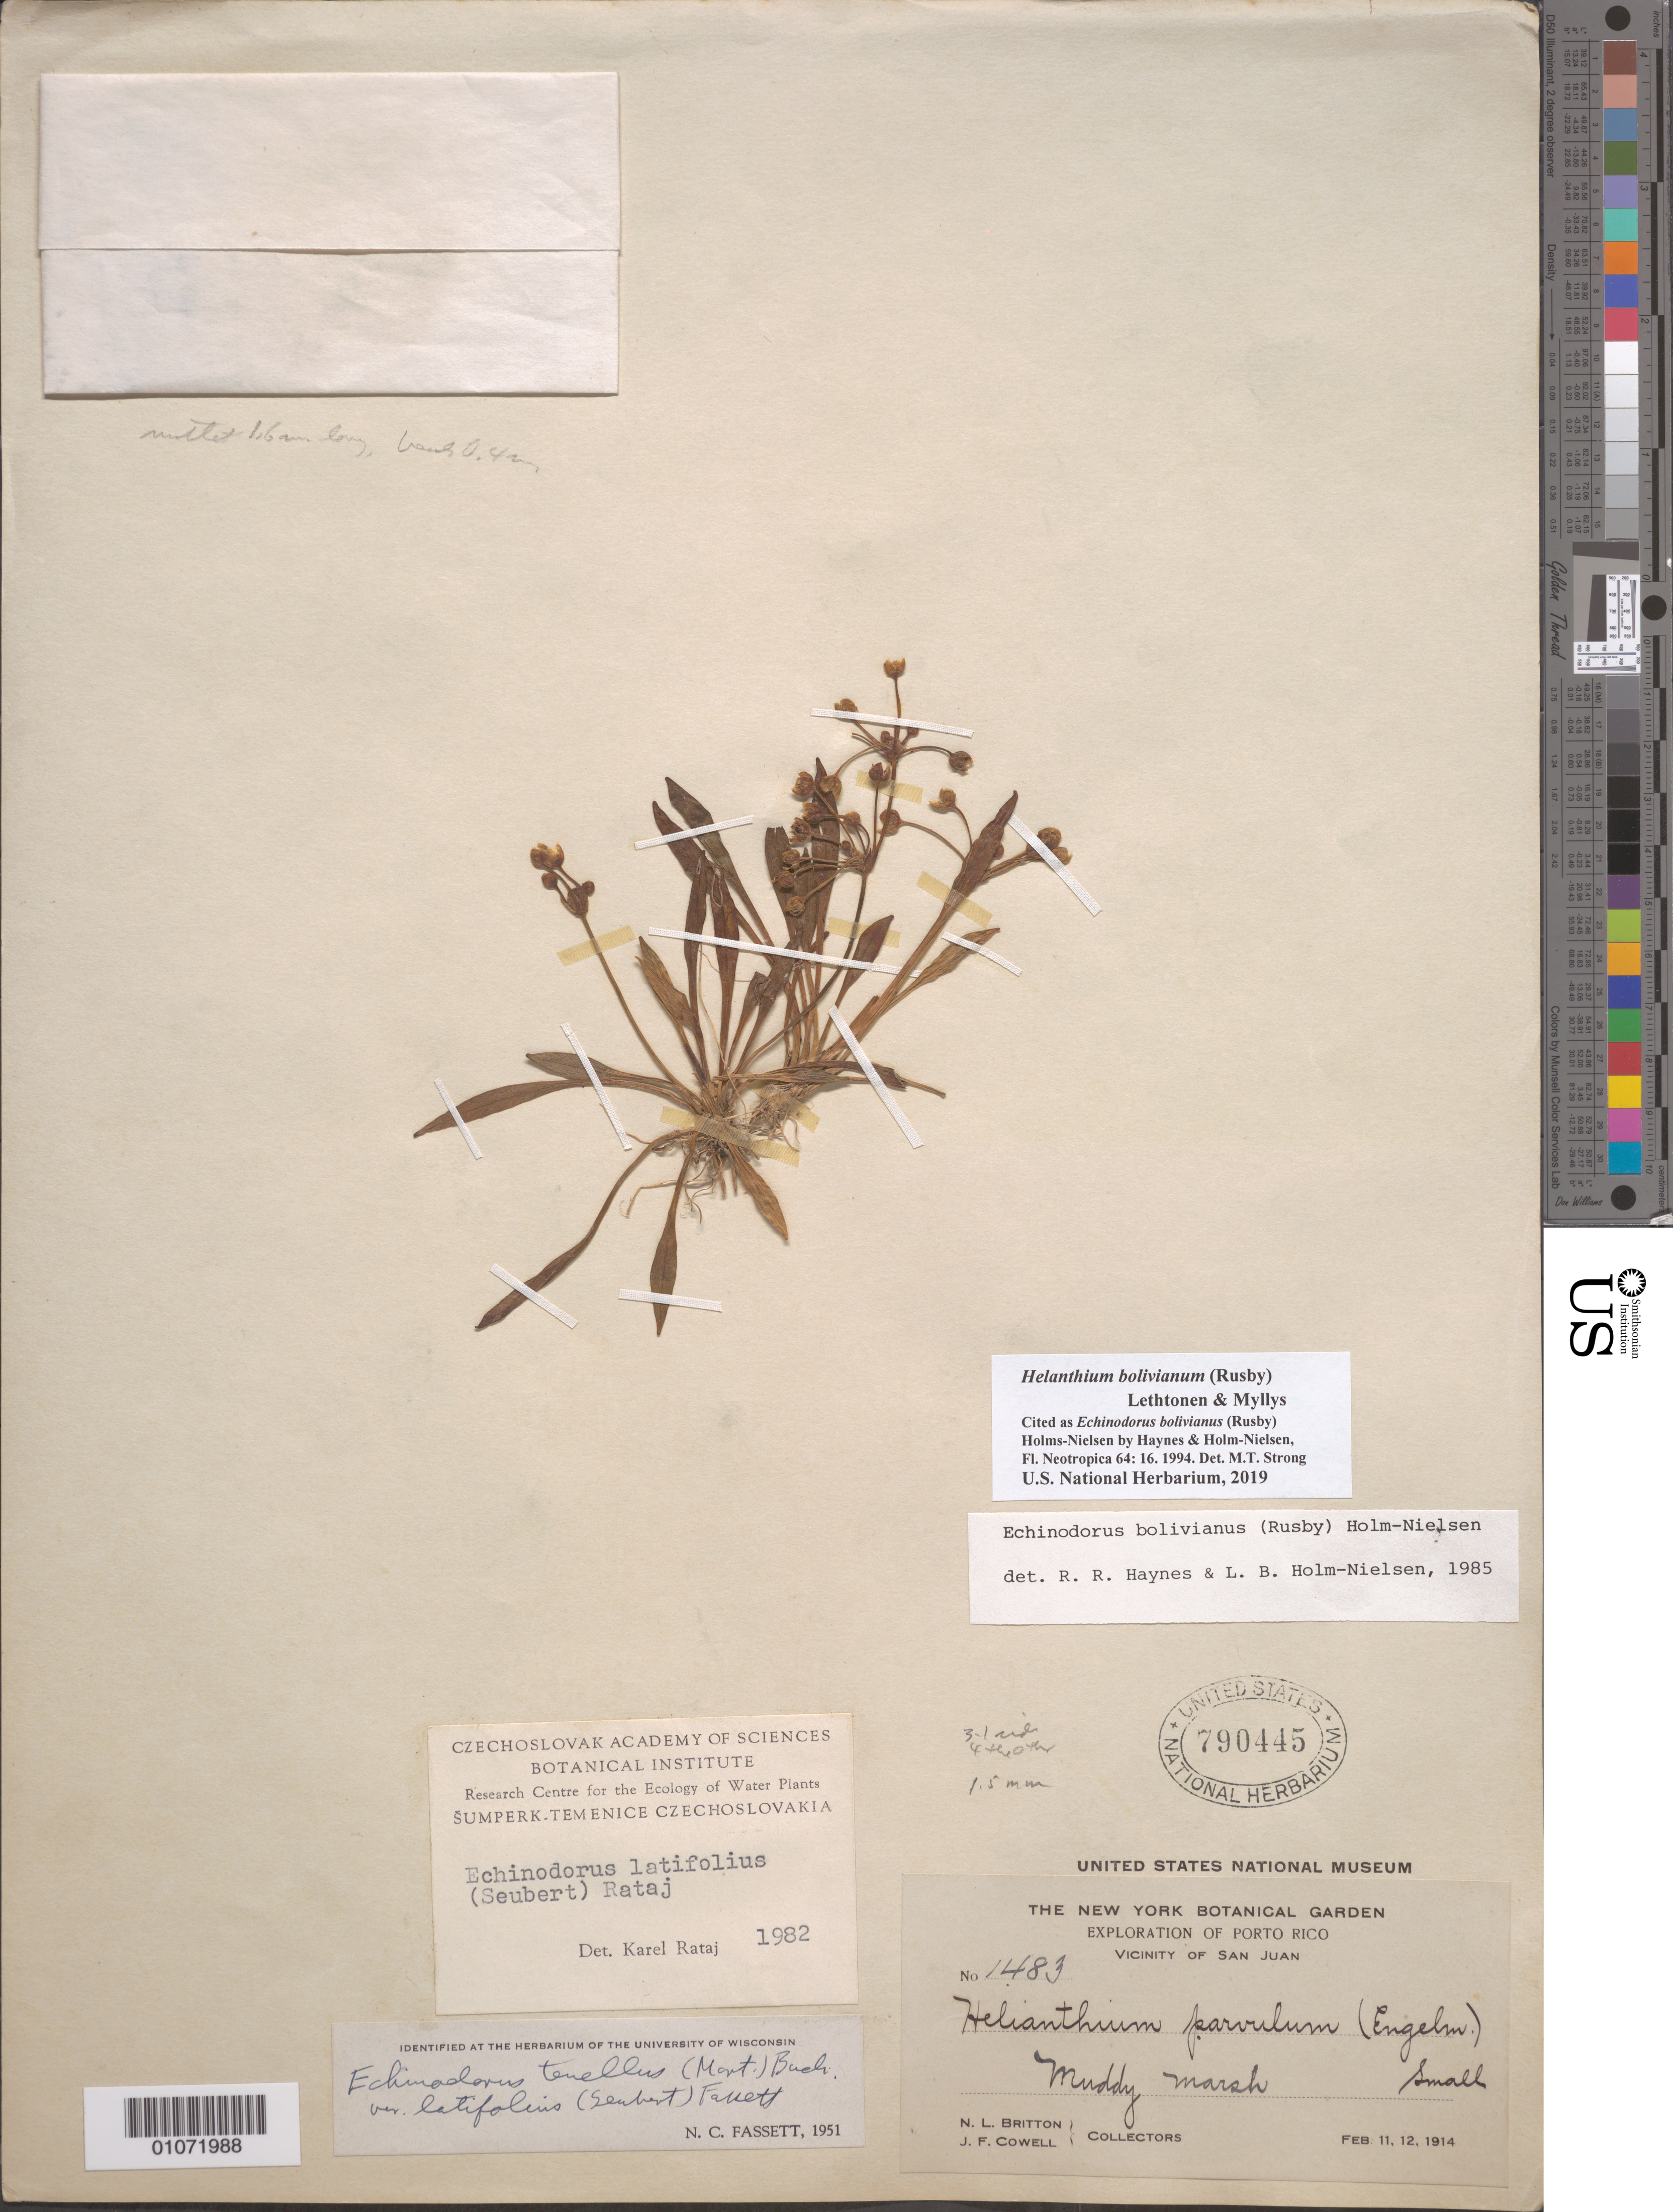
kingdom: Plantae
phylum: Tracheophyta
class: Liliopsida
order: Alismatales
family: Alismataceae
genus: Helanthium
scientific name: Helanthium bolivianum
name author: (Rusby) Lehtonen & Myllys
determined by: Strong, Mark T., (BOT), Smithsonian Institution - National Museum of Natural History (UNITED STATES)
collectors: N. Britton & J. F. Cowell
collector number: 1483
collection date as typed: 11 Feb 1914 to 12 Feb 1914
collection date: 1914-02-11/1914-02-12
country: Puerto Rico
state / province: San Juan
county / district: Juana Diaz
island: Puerto Rico I.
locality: Muddy marsh.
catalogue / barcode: US 790445